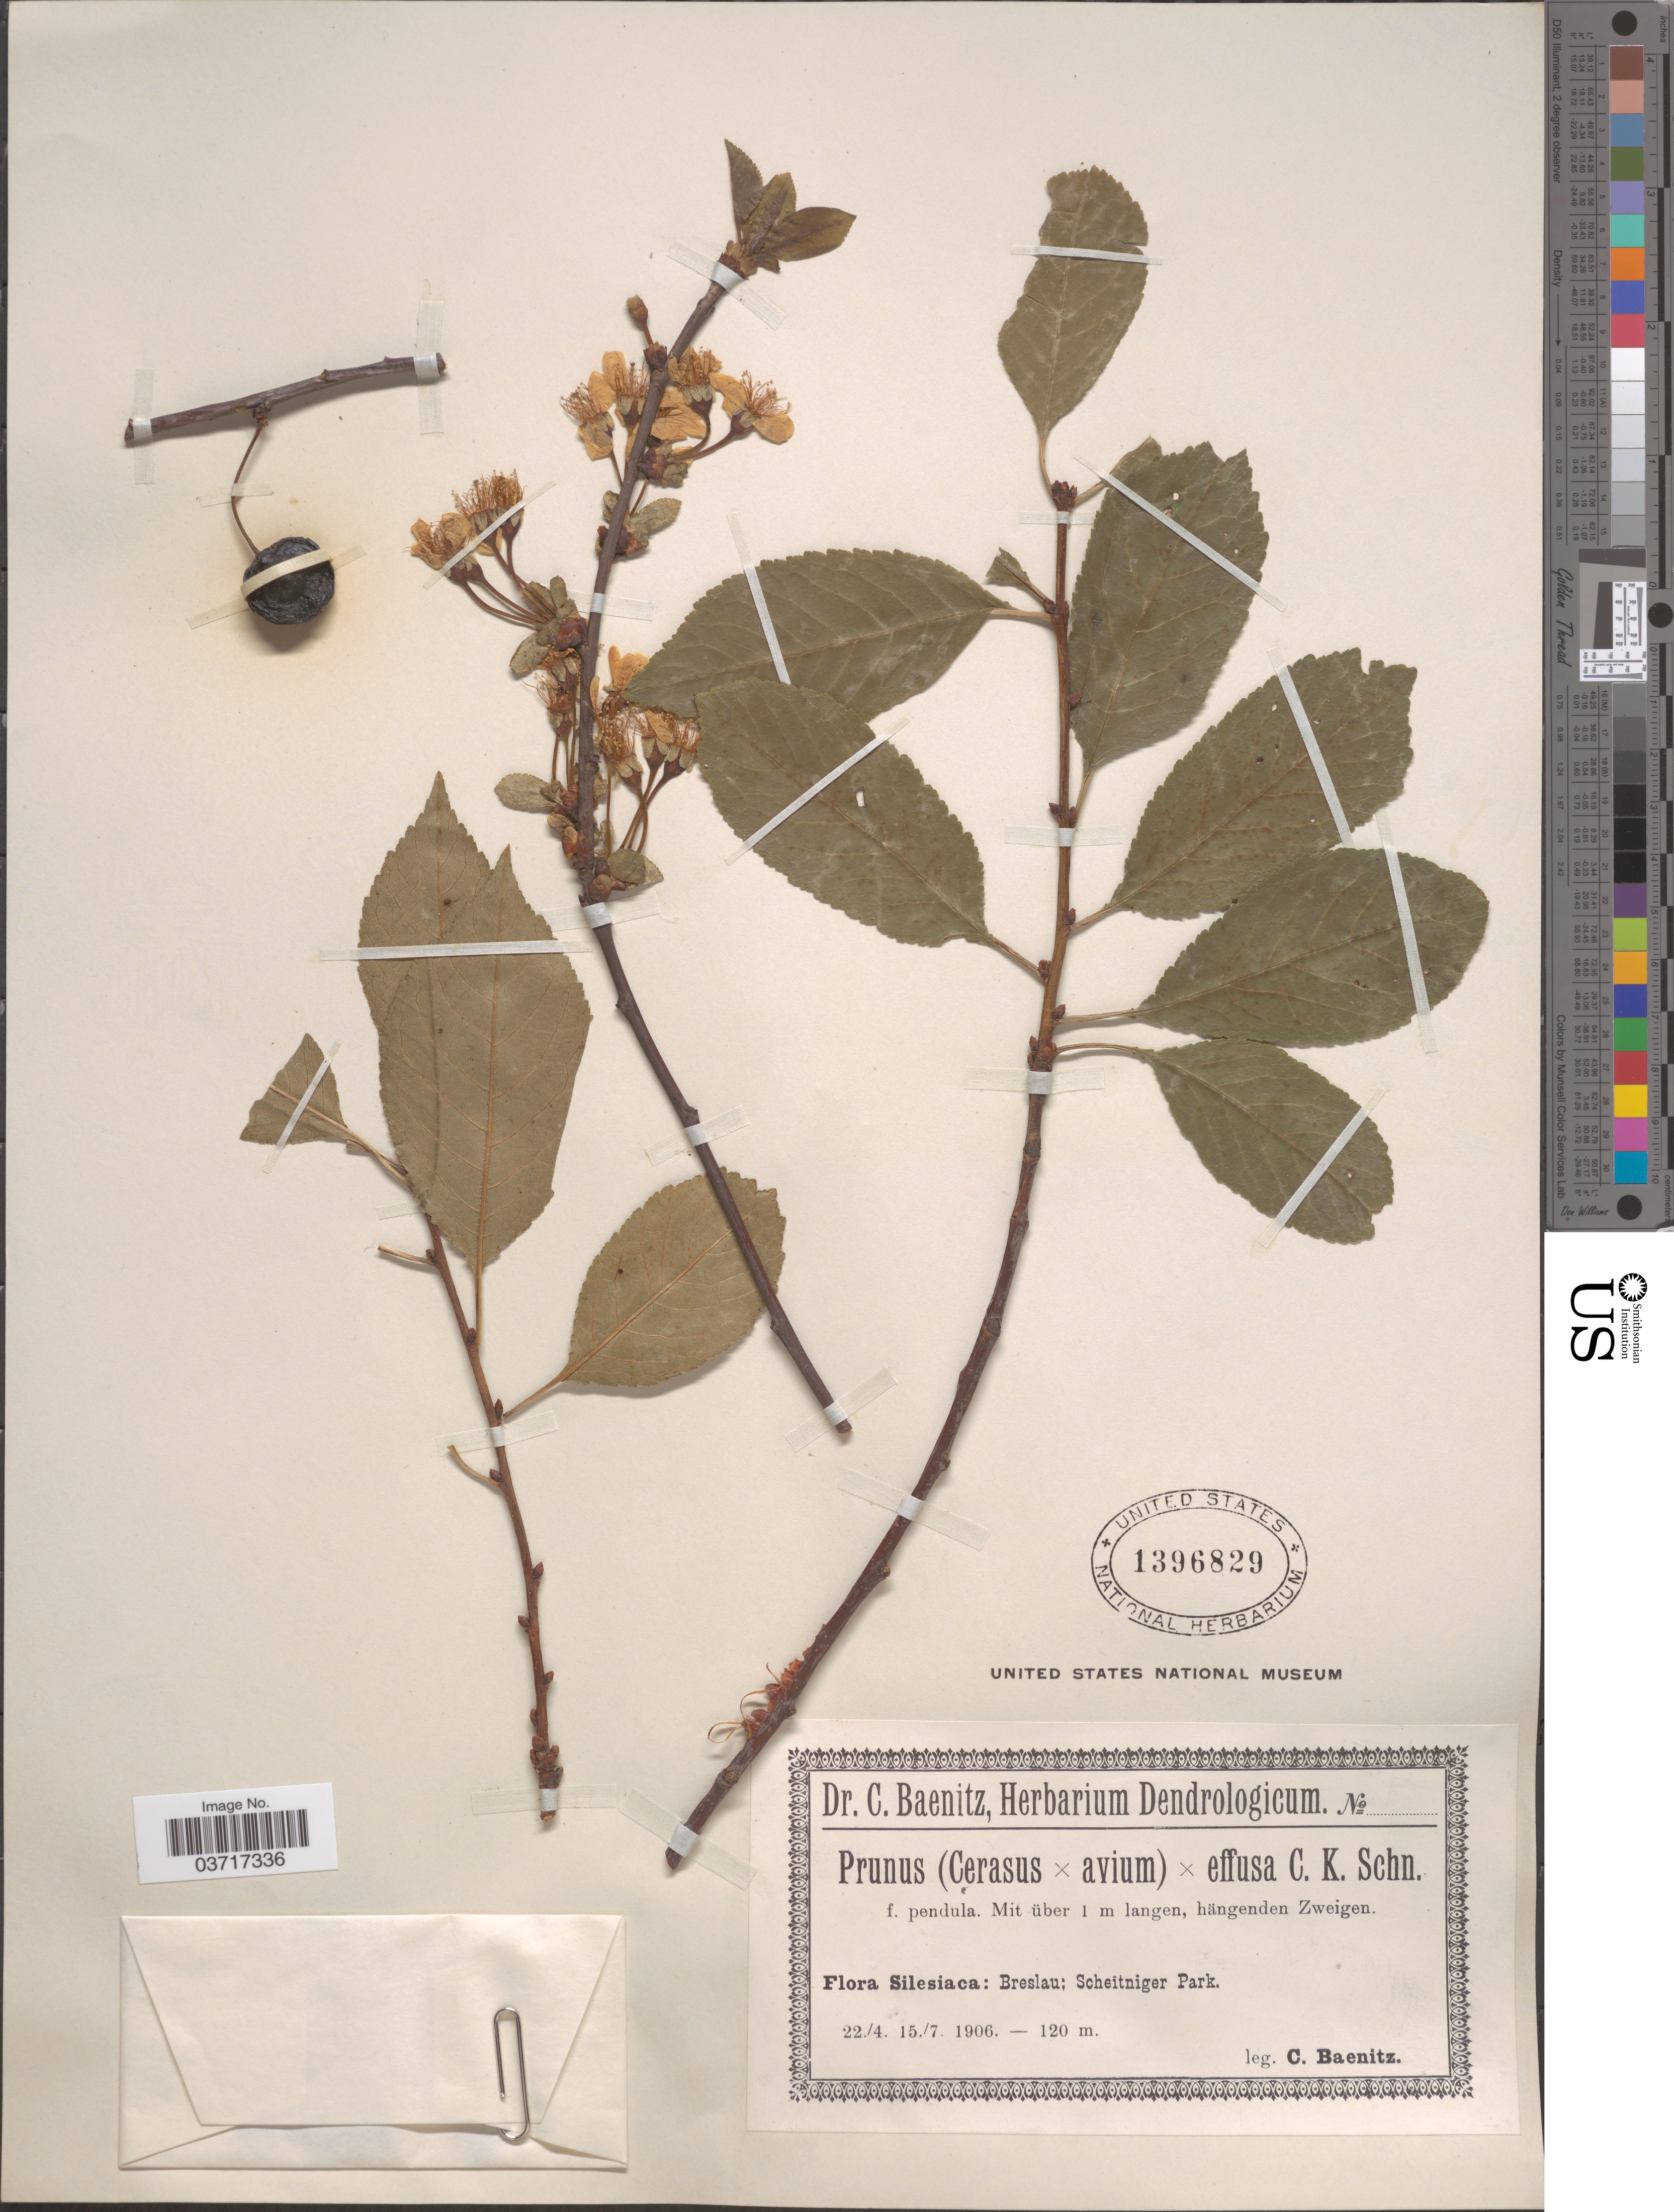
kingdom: Plantae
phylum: Tracheophyta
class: Magnoliopsida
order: Rosales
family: Rosaceae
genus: Prunus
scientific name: Prunus cerasus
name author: L.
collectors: C. G. Baenitz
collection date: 1906-04-22/1906-07-15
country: Poland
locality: Silesiaca: Breslau; Scheitniger Park.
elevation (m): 120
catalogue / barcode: US 1396829